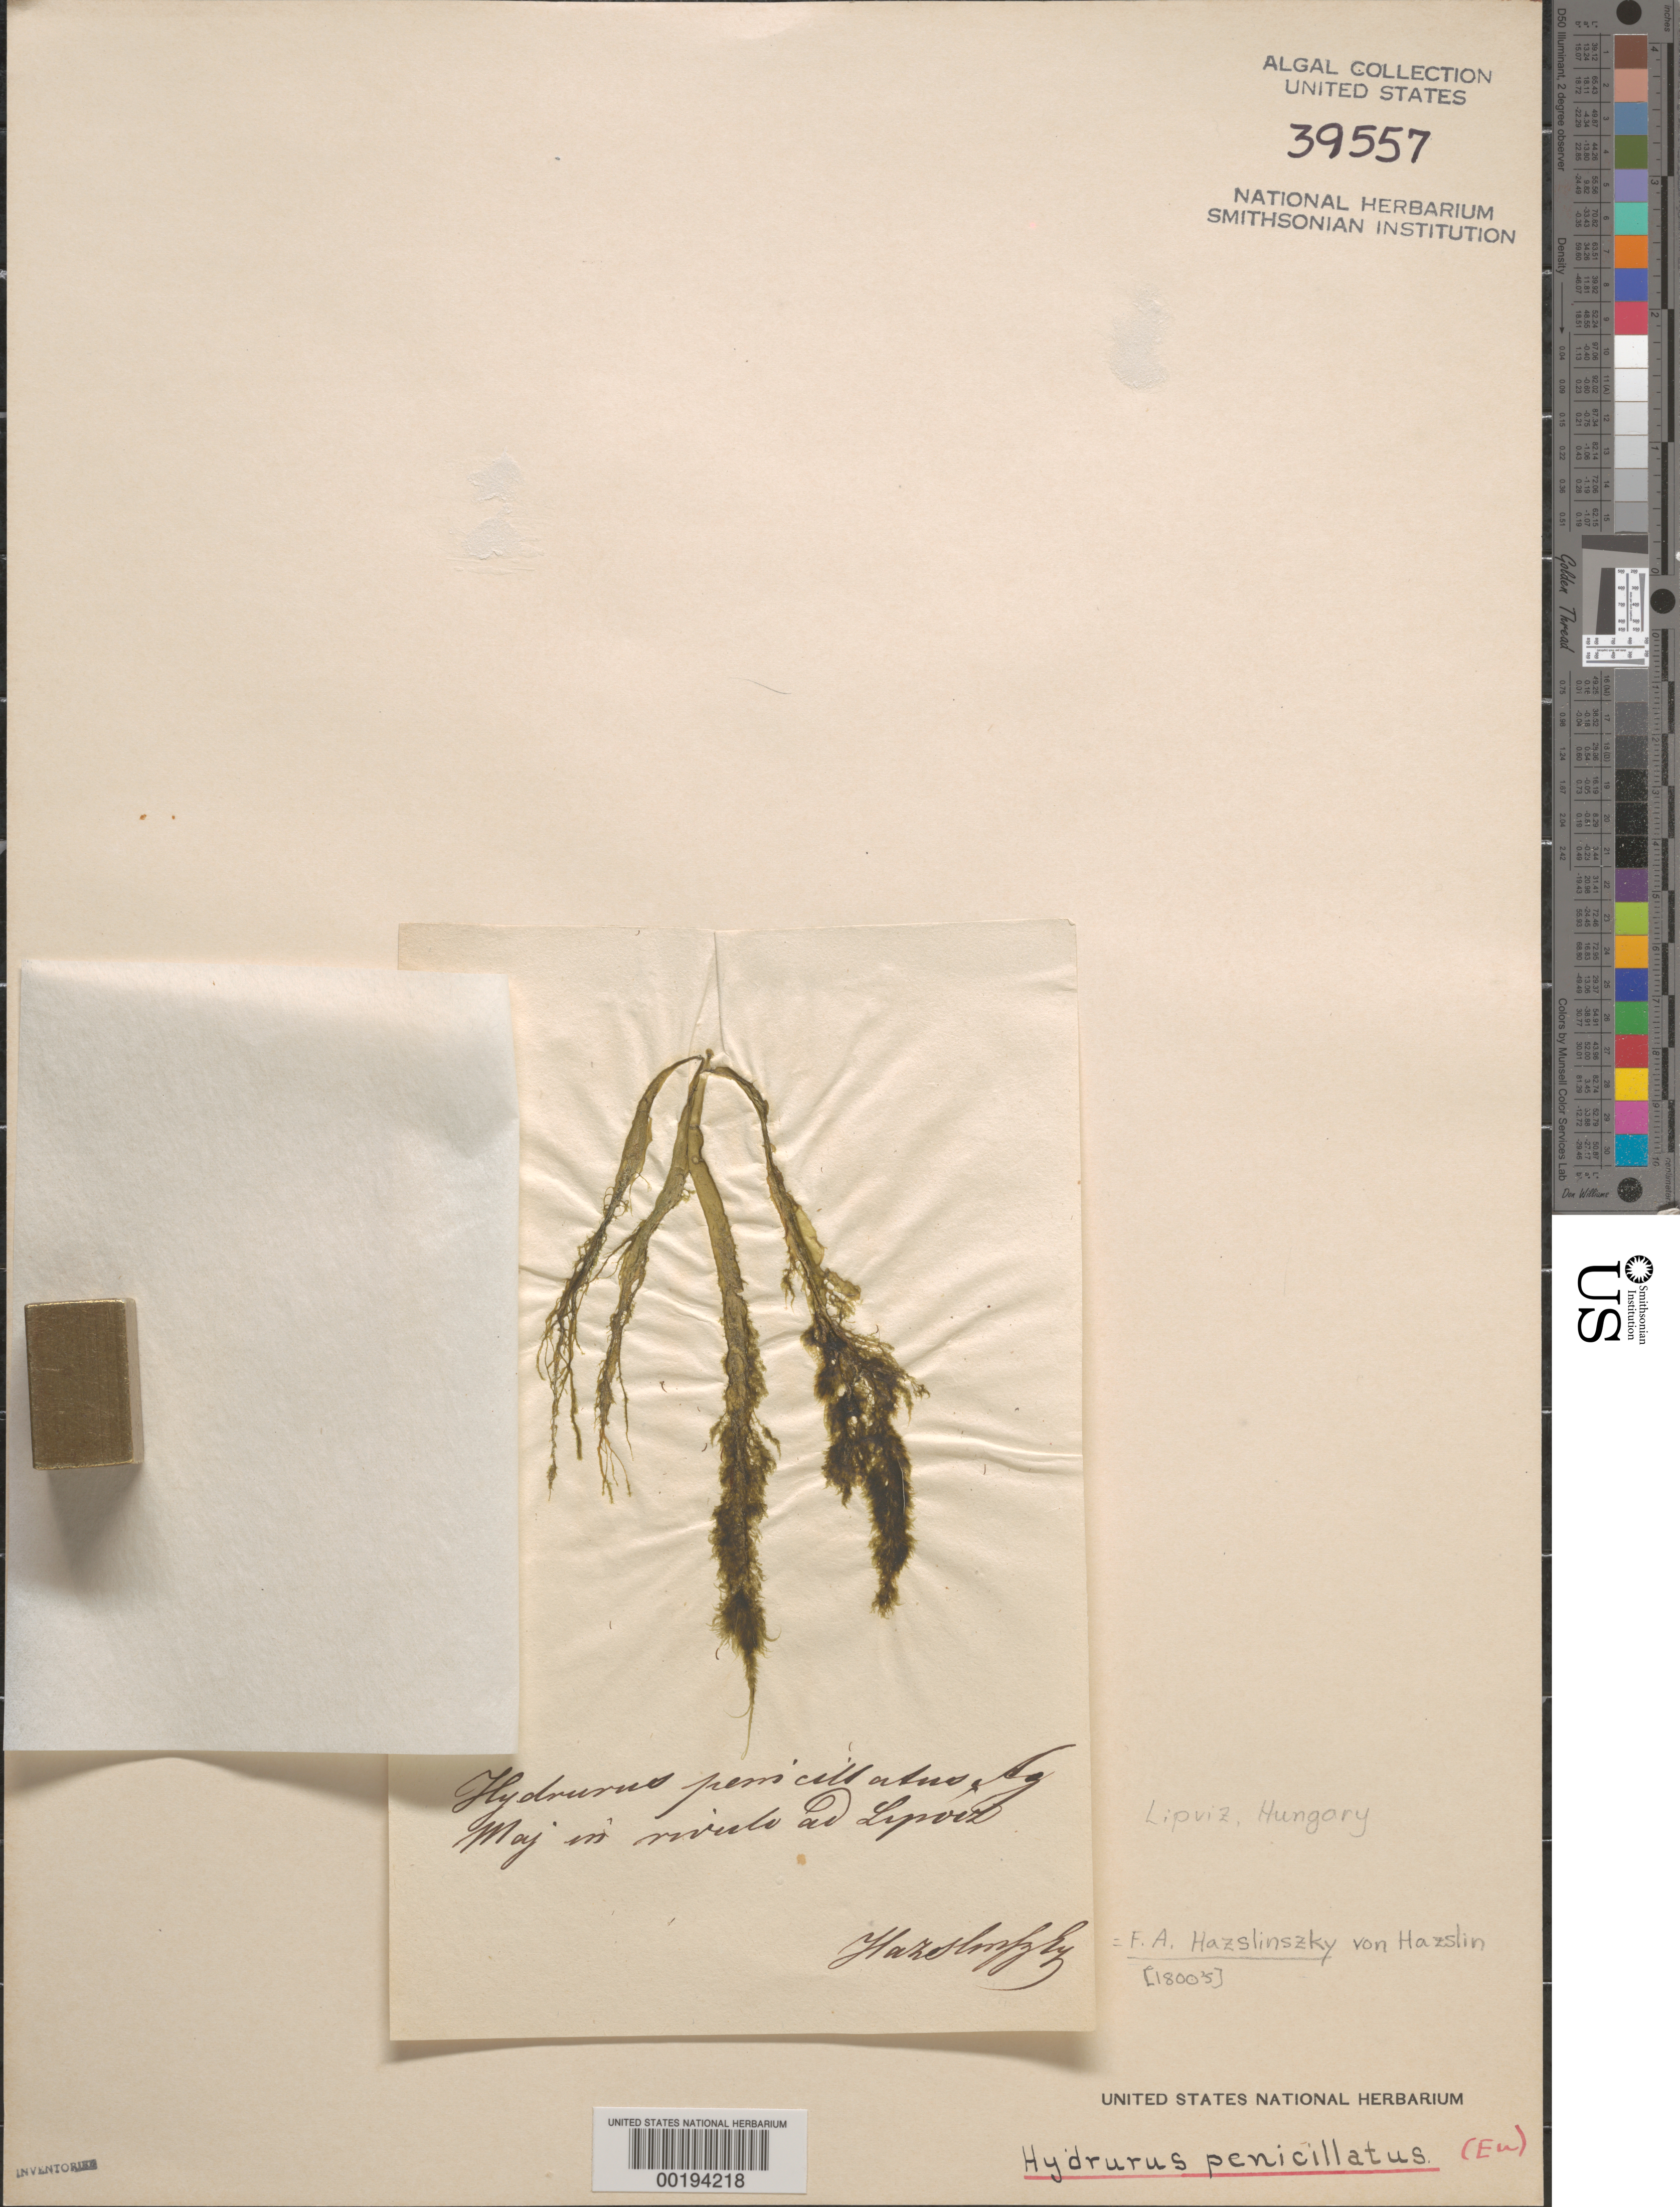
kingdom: Chromista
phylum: Ochrophyta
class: Chrysophyceae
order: Hydrurales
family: Hydruraceae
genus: Hydrurus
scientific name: Hydrurus penicillatus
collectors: F. Hazslinszky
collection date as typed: May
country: Hungary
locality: Lipviz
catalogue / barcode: US 39557